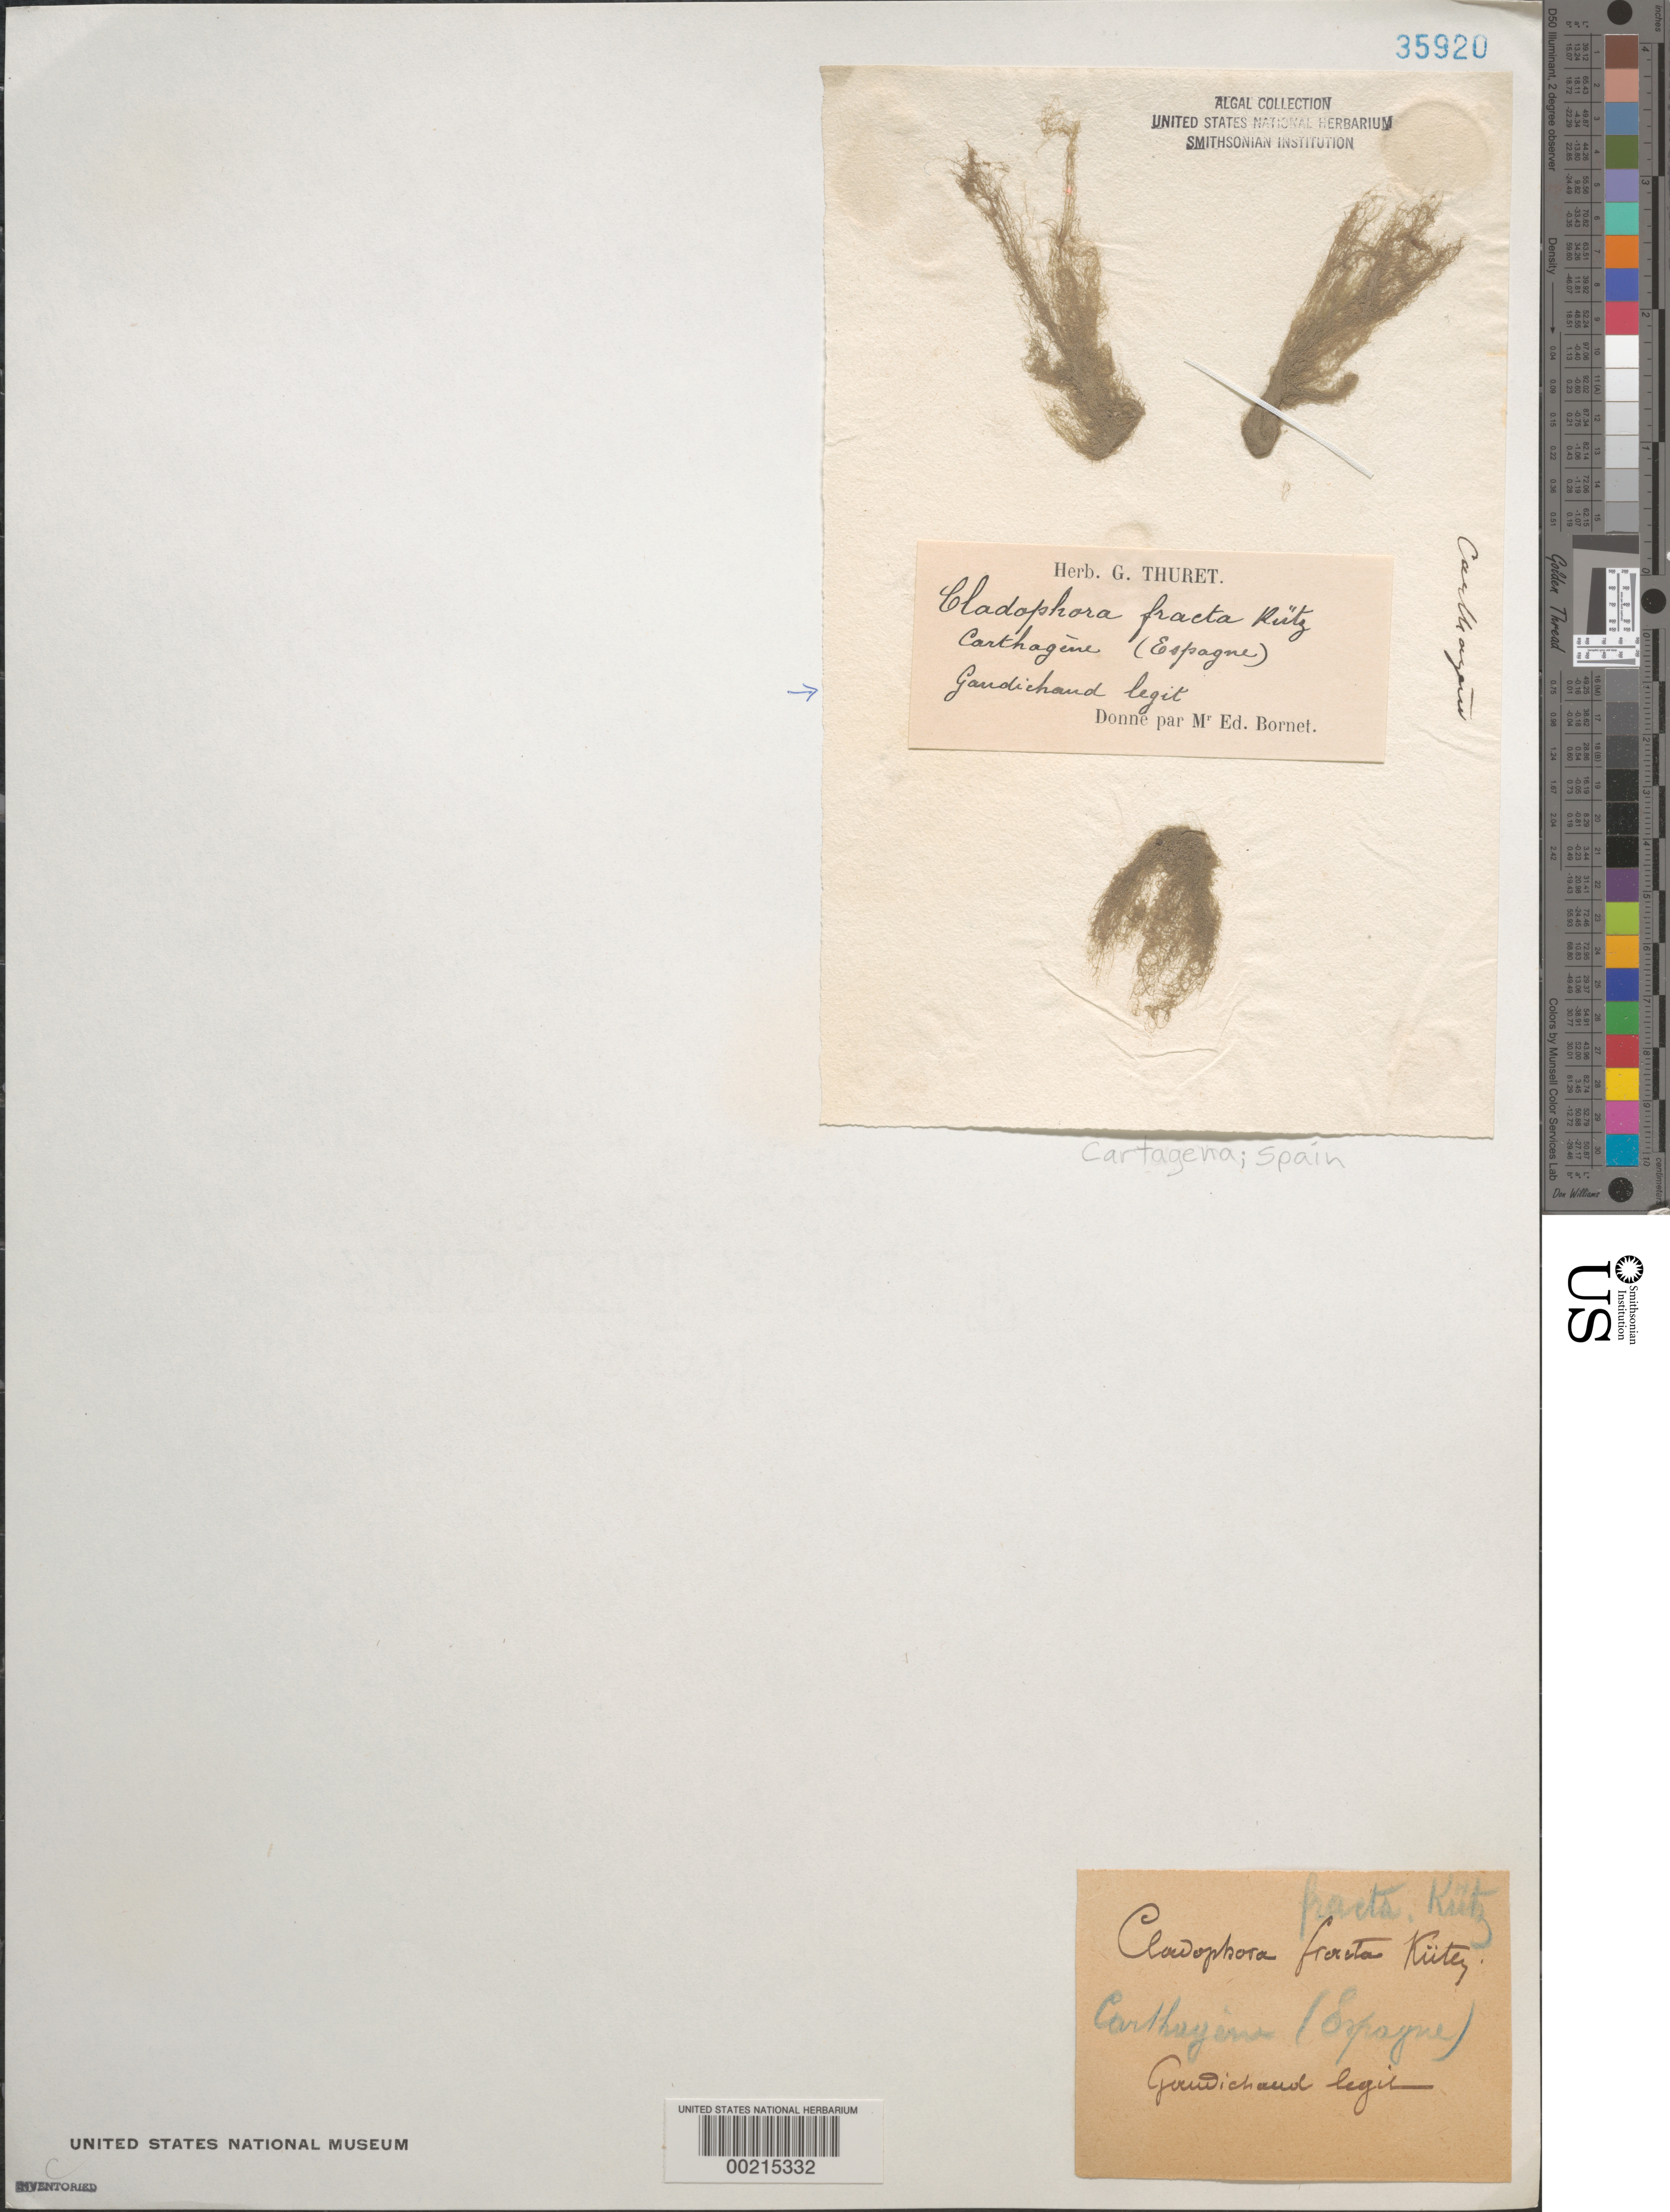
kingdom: Plantae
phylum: Chlorophyta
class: Ulvophyceae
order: Cladophorales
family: Cladophoraceae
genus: Cladophora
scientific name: Cladophora fracta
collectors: C. Gaudichaud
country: Spain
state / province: Murcia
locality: Cartagena (Carthagene)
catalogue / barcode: US 35920